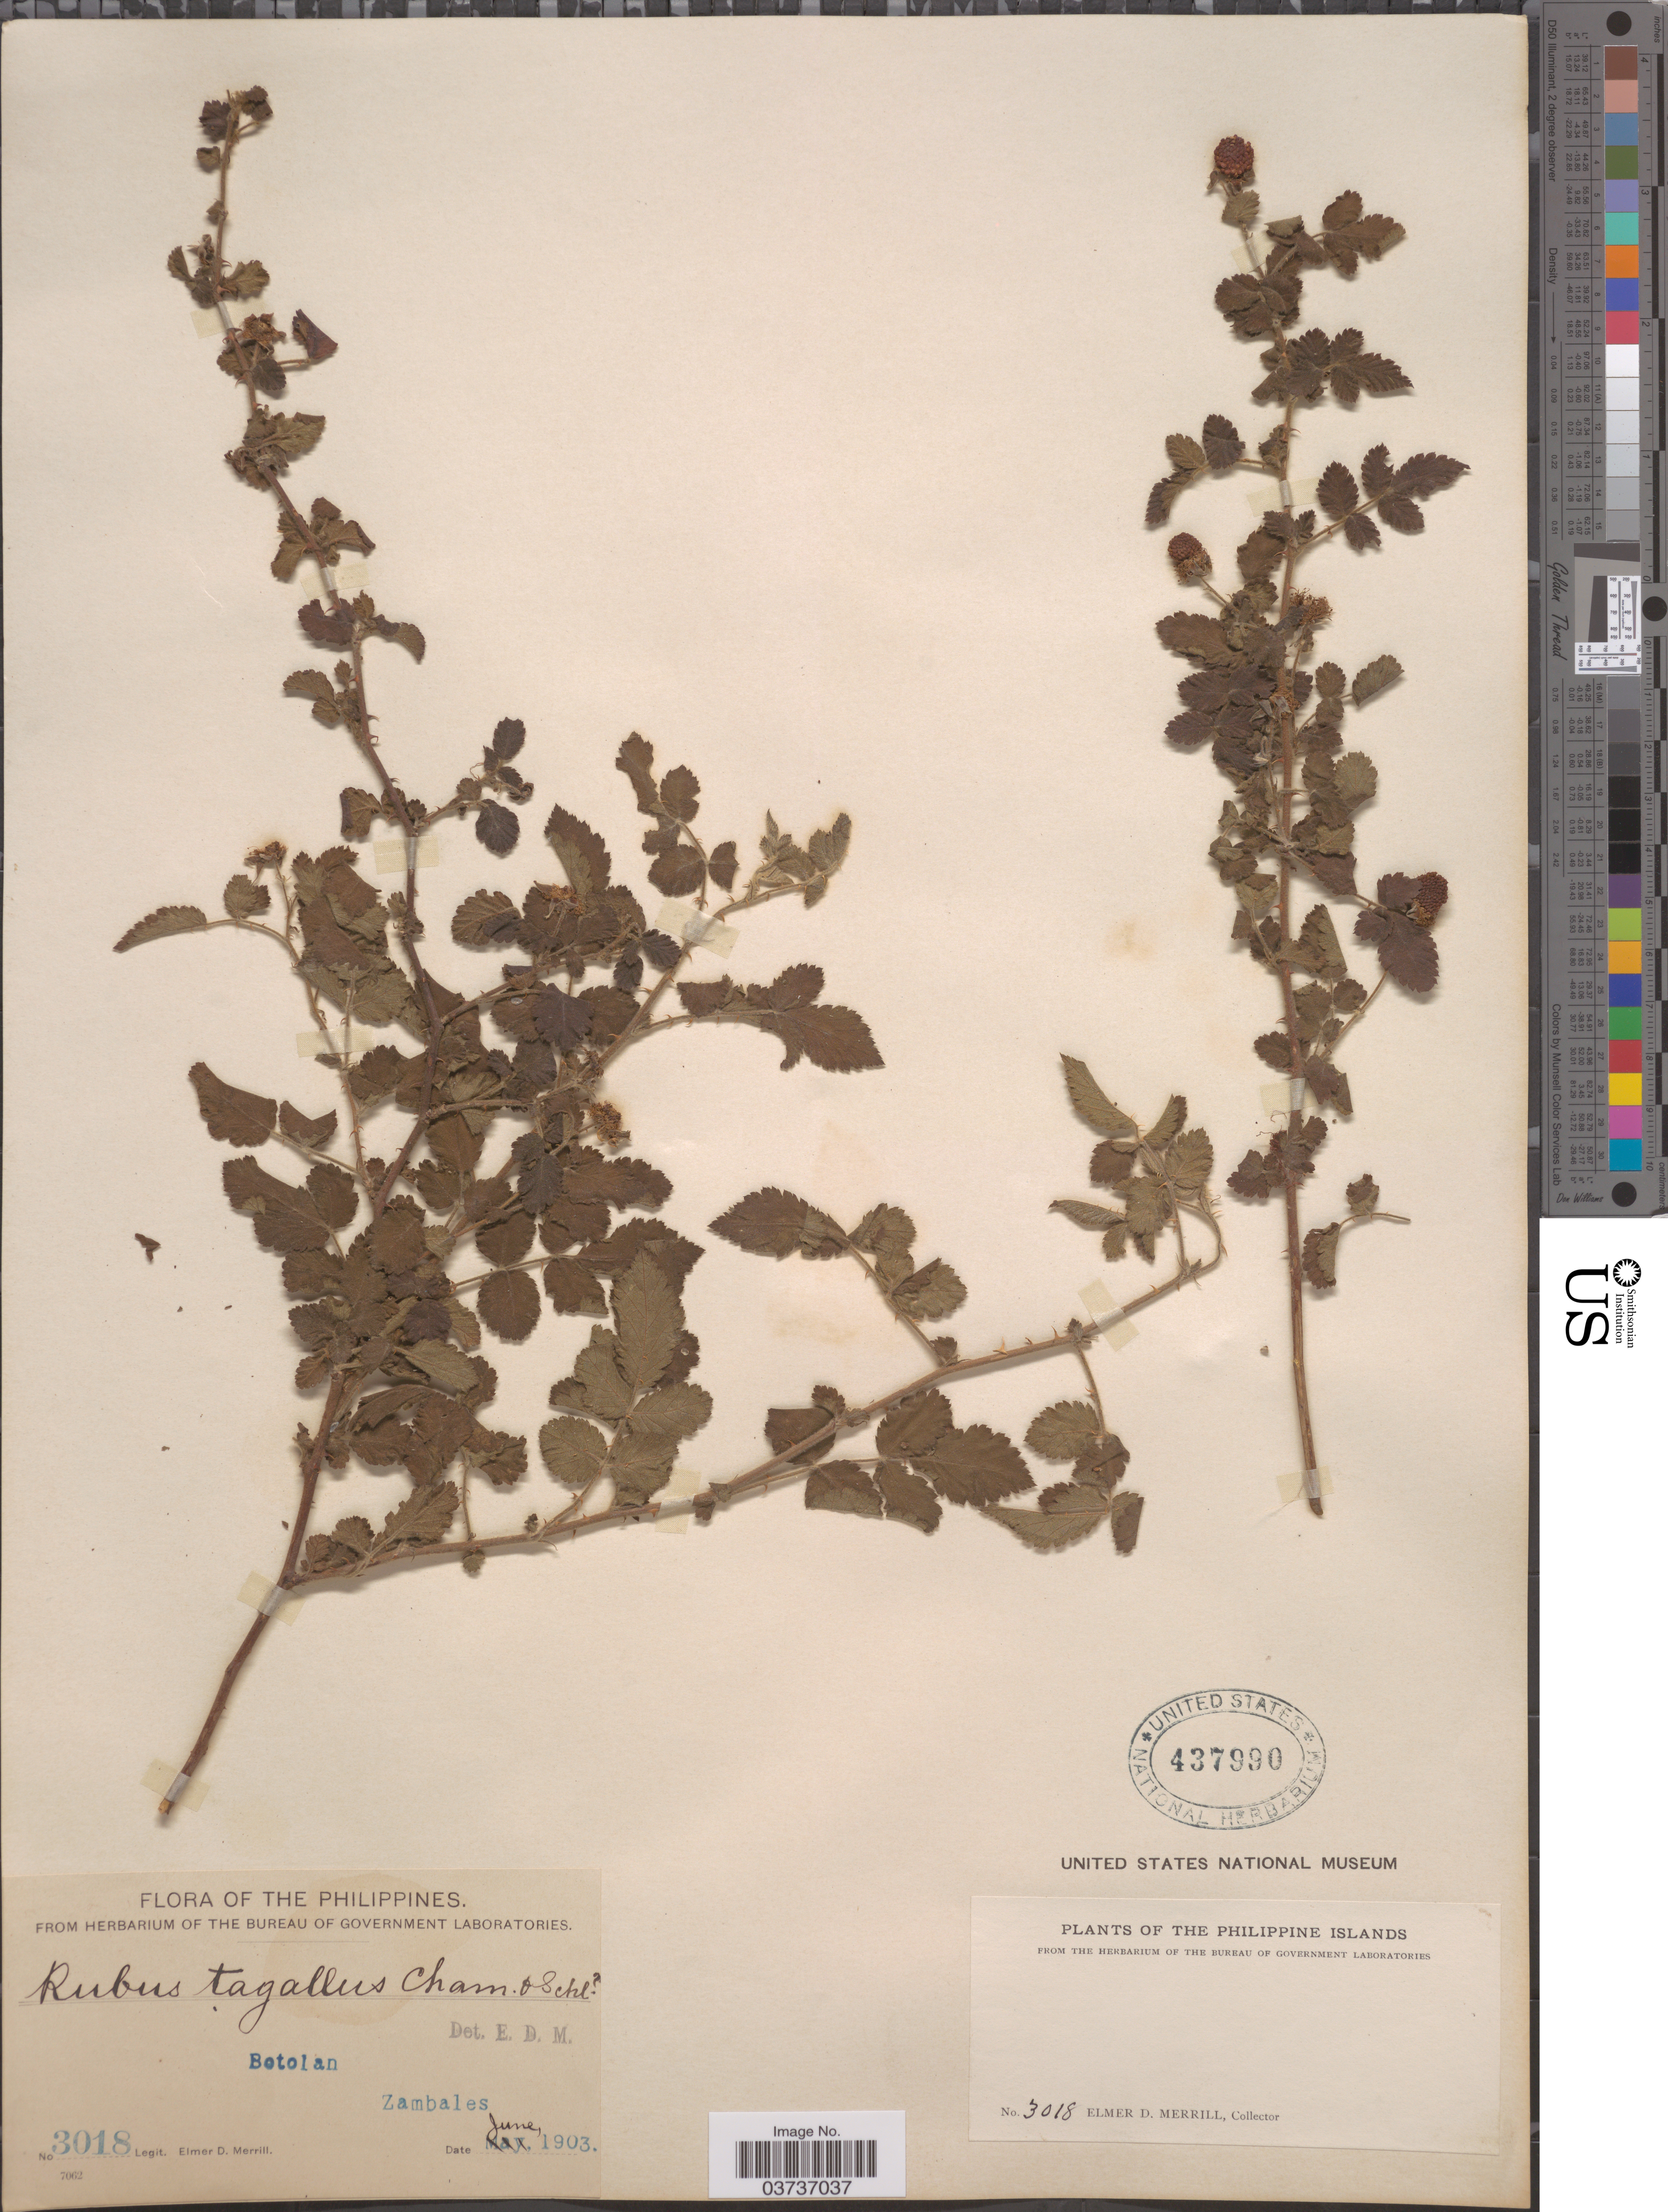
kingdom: Plantae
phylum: Tracheophyta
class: Magnoliopsida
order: Rosales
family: Rosaceae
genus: Rubus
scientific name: Rubus tagallus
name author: Cham. & Schltdl.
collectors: E. D. Merrill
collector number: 3018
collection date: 1903-06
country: Philippines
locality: Botolan. Zambales.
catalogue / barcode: US 437990